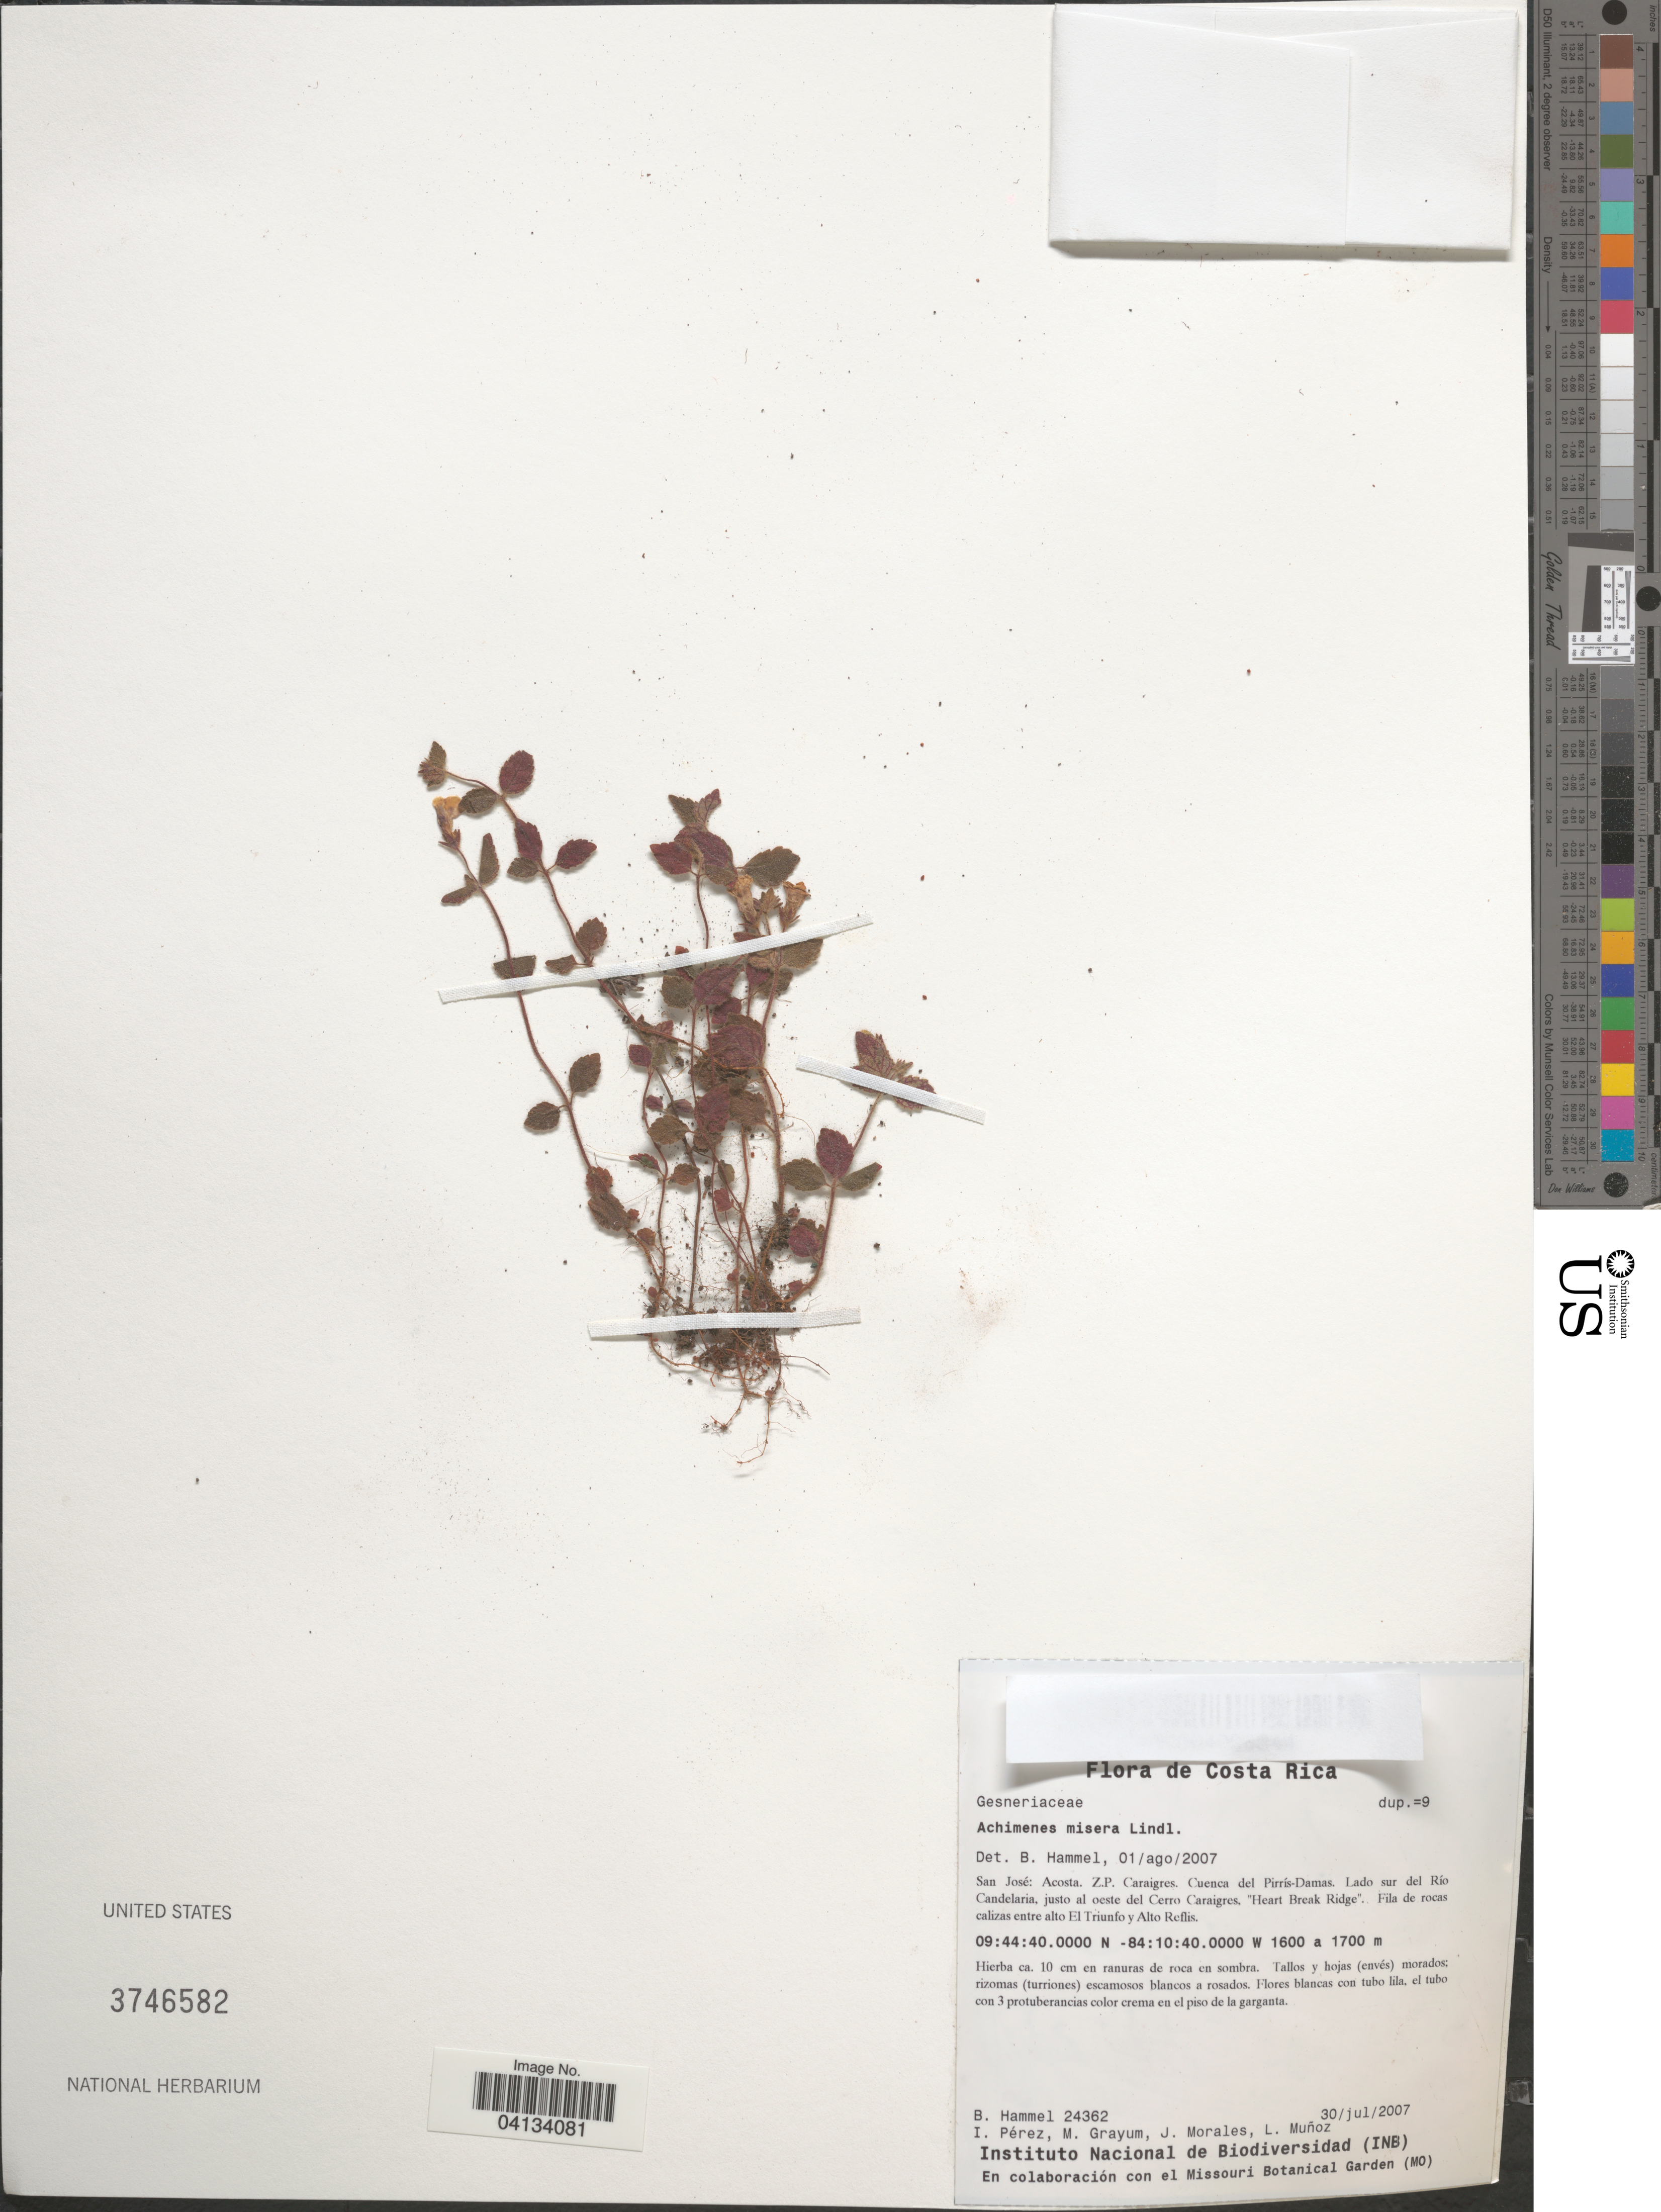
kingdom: Plantae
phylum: Tracheophyta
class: Magnoliopsida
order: Lamiales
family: Gesneriaceae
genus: Achimenes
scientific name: Achimenes misera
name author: Lindl.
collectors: B. Hammel, I. Pérez, M. H. Grayum, J. Morales & L. Muñoz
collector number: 24362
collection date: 2007-07-30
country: Costa Rica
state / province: San José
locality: Acosta. Z.P. Caraigres. Cuenca del Pirrís-Damas. Lado sur del Río Candelaria, justo al oeste del Cerro Caraigres, "Heart Break Ridge". Fila de rocas calizas entre alto El Triunfo y Alto Reflis.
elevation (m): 1600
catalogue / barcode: US 3746582